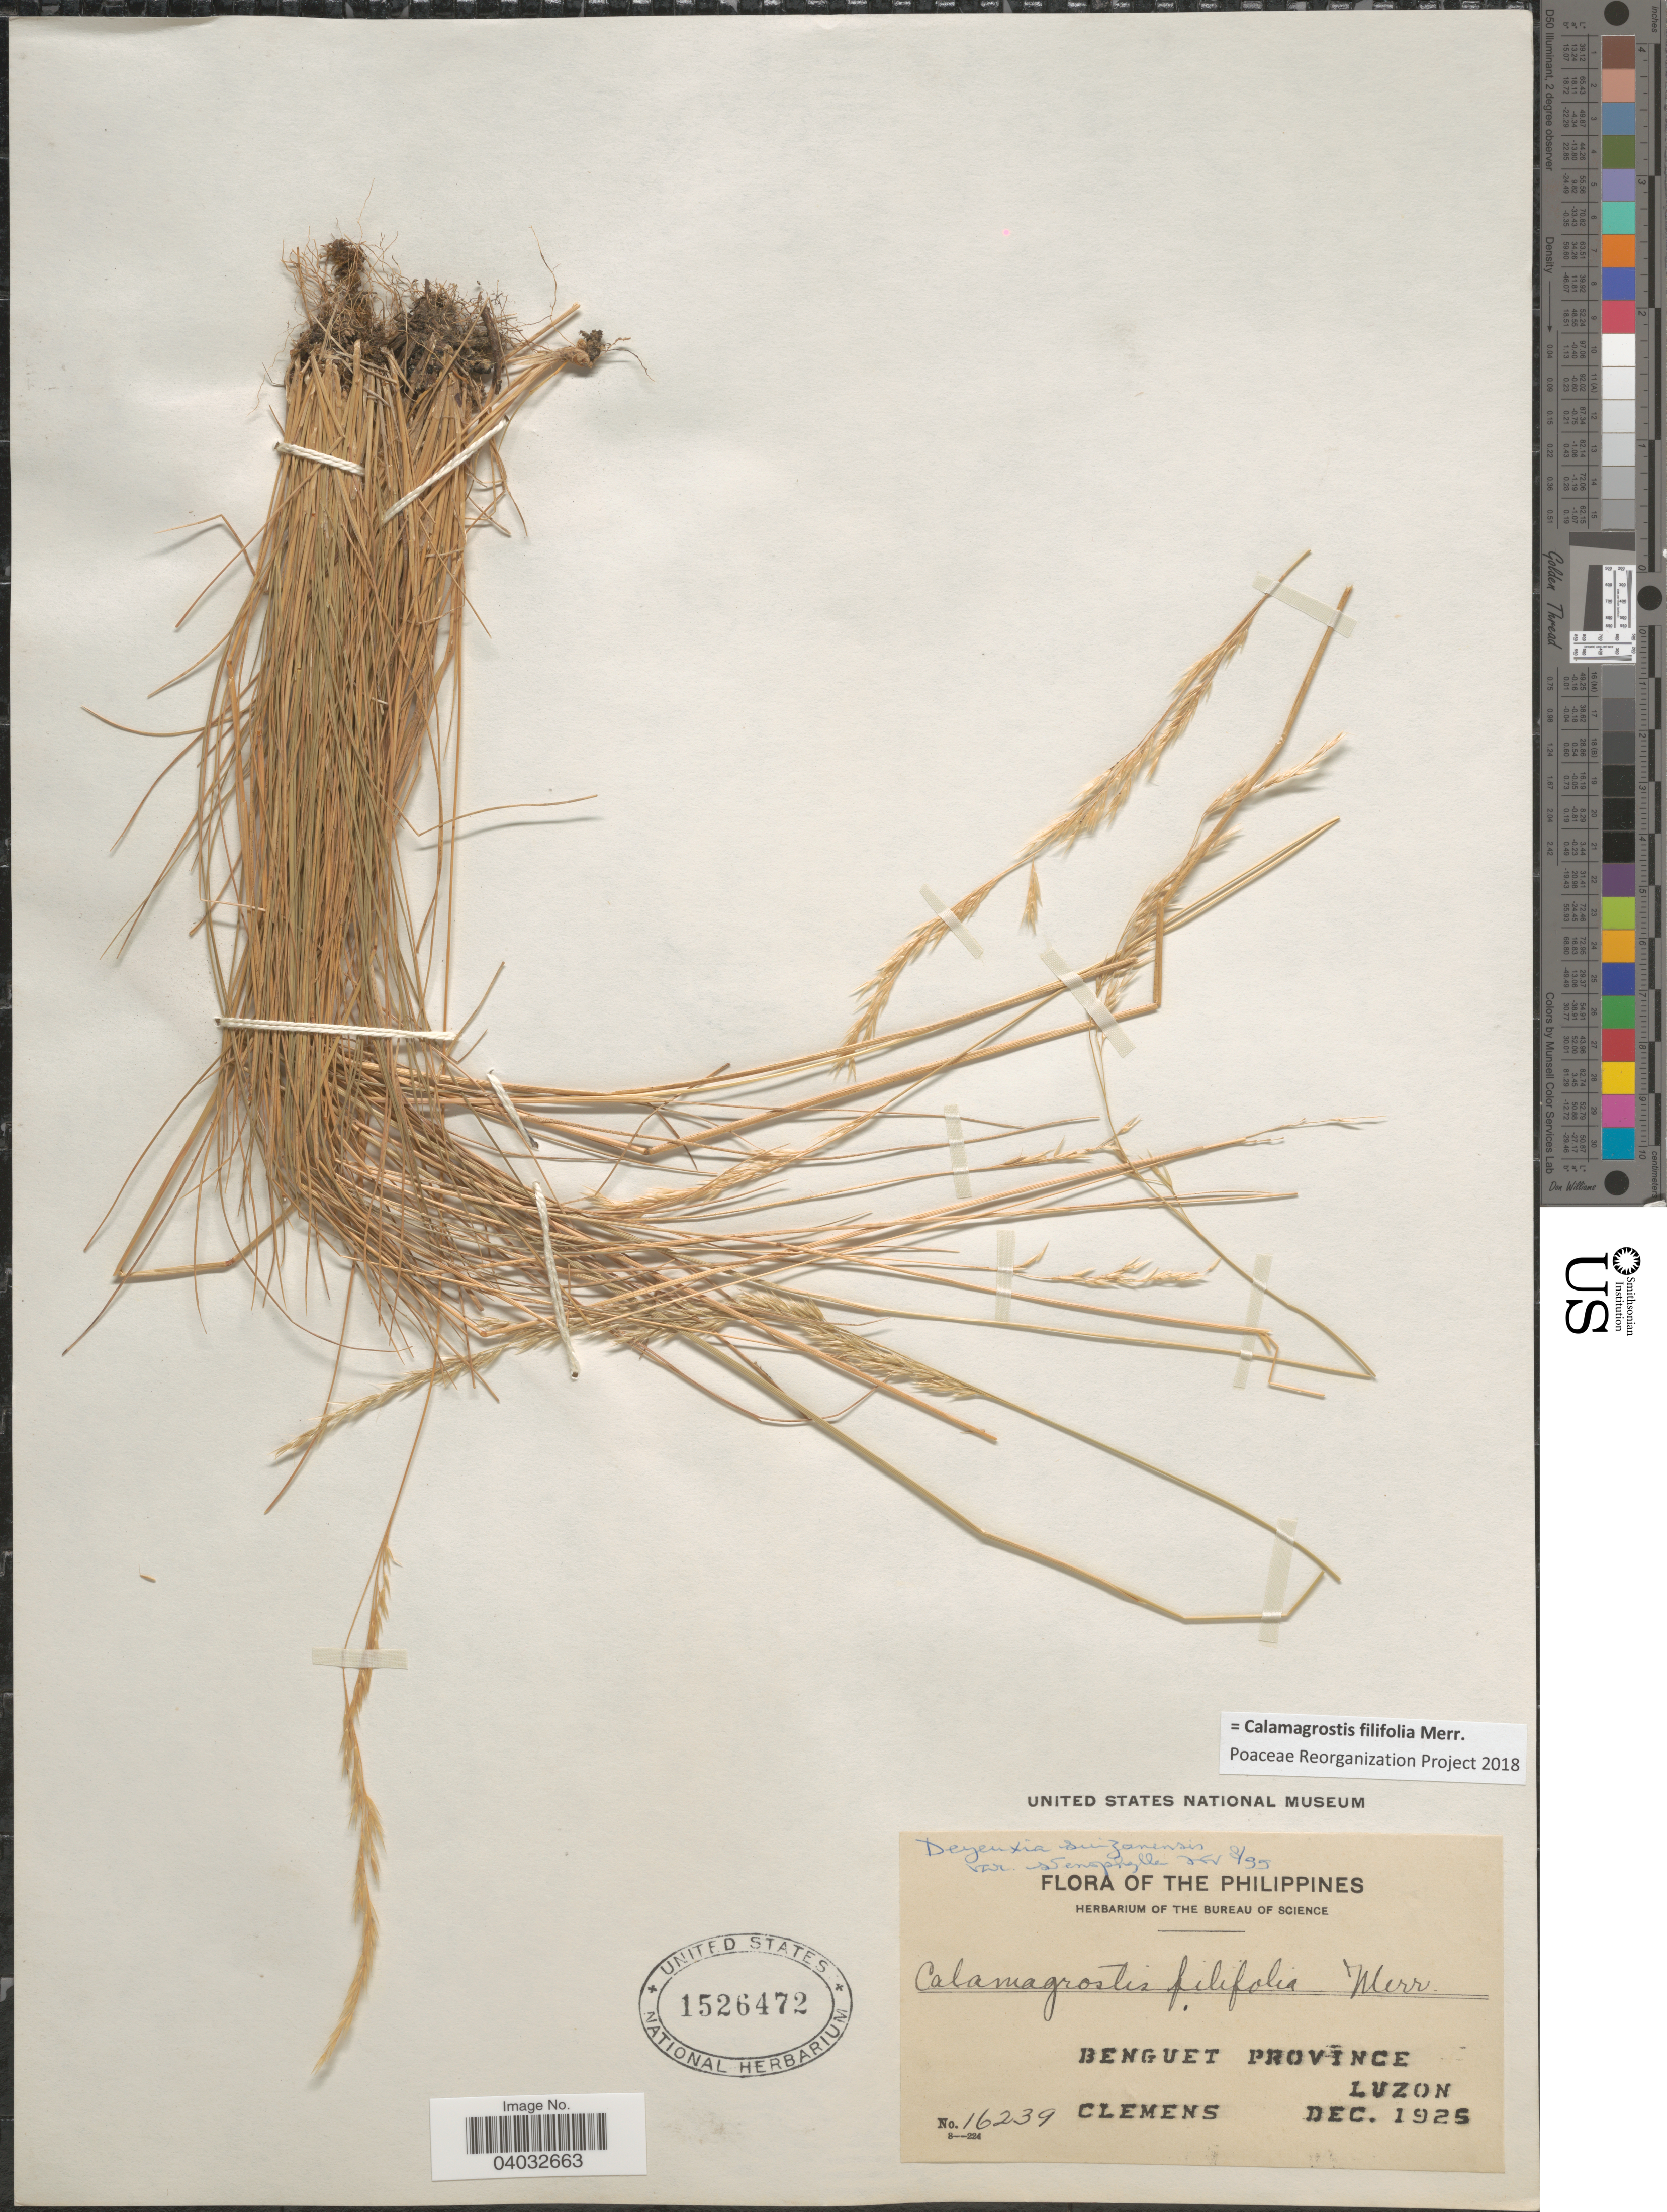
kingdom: Plantae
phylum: Tracheophyta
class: Liliopsida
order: Poales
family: Poaceae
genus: Calamagrostis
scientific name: Calamagrostis filifolia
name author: Merr.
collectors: -. Clemens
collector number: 16239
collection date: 1925-12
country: Philippines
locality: The Philippines. Benguet Province. Luzon.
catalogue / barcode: US 1526472